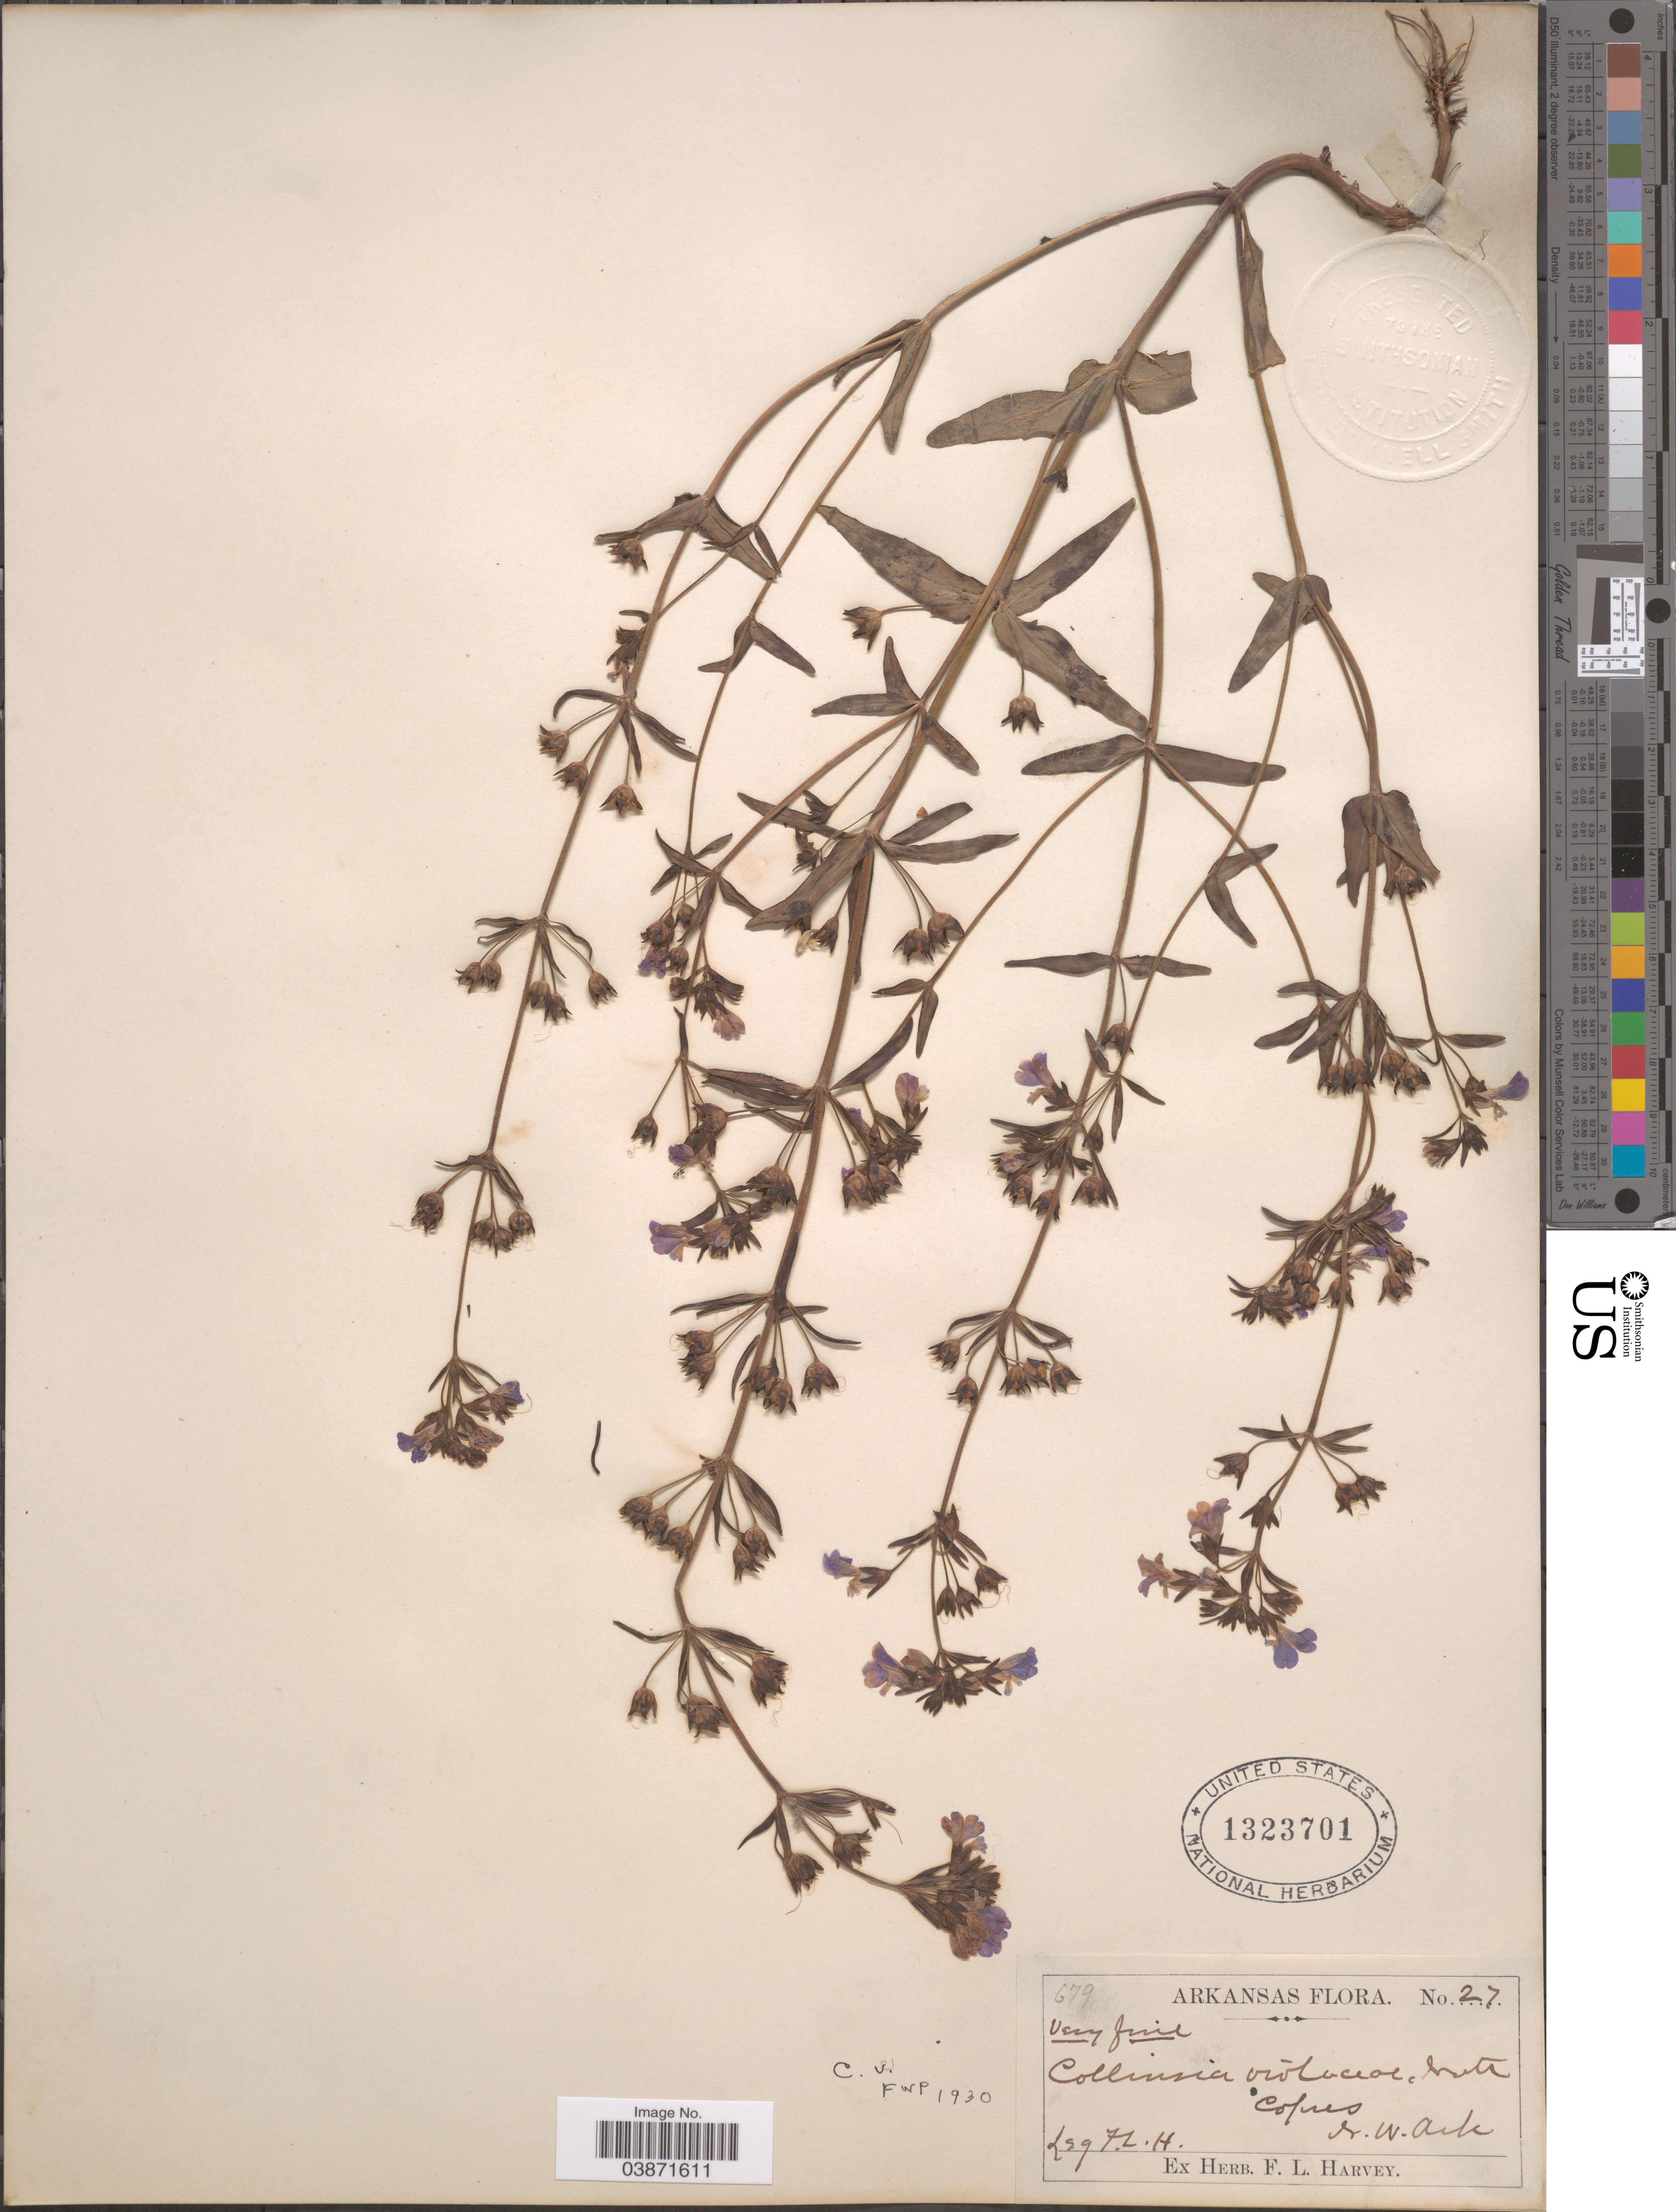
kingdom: Plantae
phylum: Tracheophyta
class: Magnoliopsida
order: Lamiales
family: Plantaginaceae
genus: Collinsia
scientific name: Collinsia violacea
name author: Nutt.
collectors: F. L. Harvey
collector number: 27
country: United States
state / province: Arkansas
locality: Cofnes, N.W. Ark.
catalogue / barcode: US 1323701